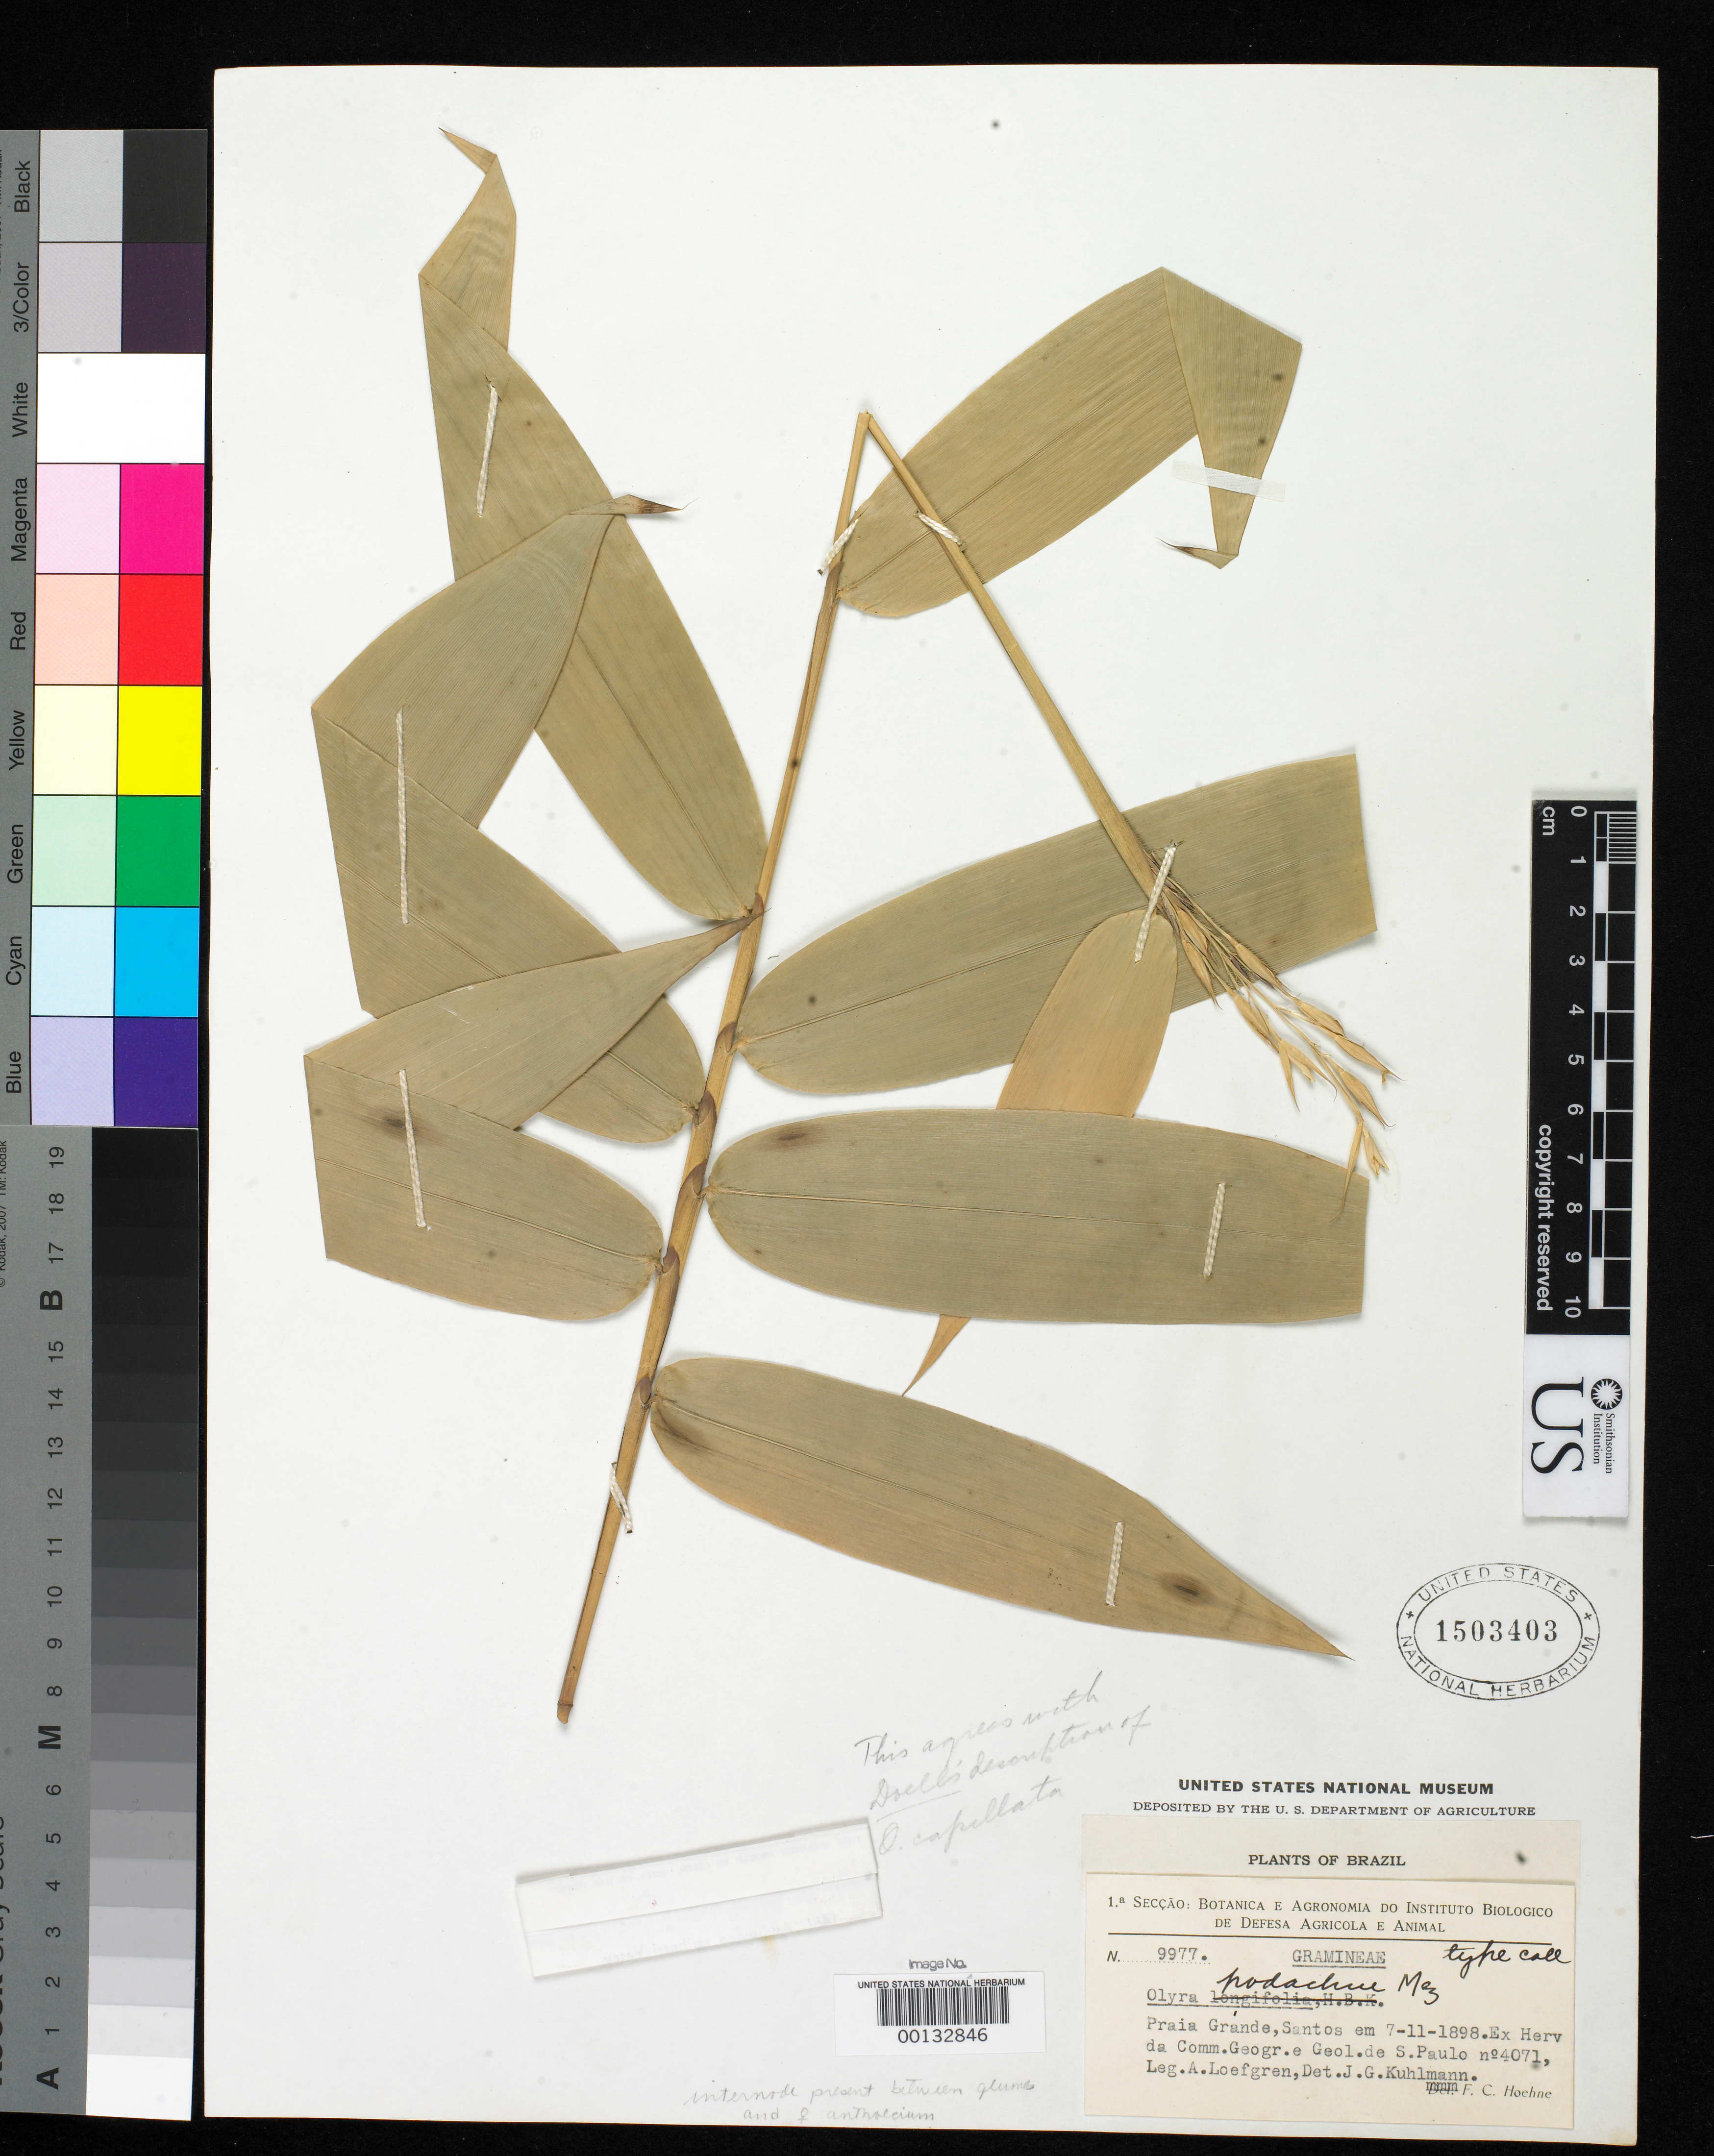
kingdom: Plantae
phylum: Tracheophyta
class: Liliopsida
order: Poales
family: Poaceae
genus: Olyra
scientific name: Olyra podachne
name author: Mez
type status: Isotype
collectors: A. Loefgren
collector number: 4071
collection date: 1898-07-11 or 1898-11-07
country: Brazil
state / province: São Paulo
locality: Praia Gránde, Santos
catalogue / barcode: US 1503403